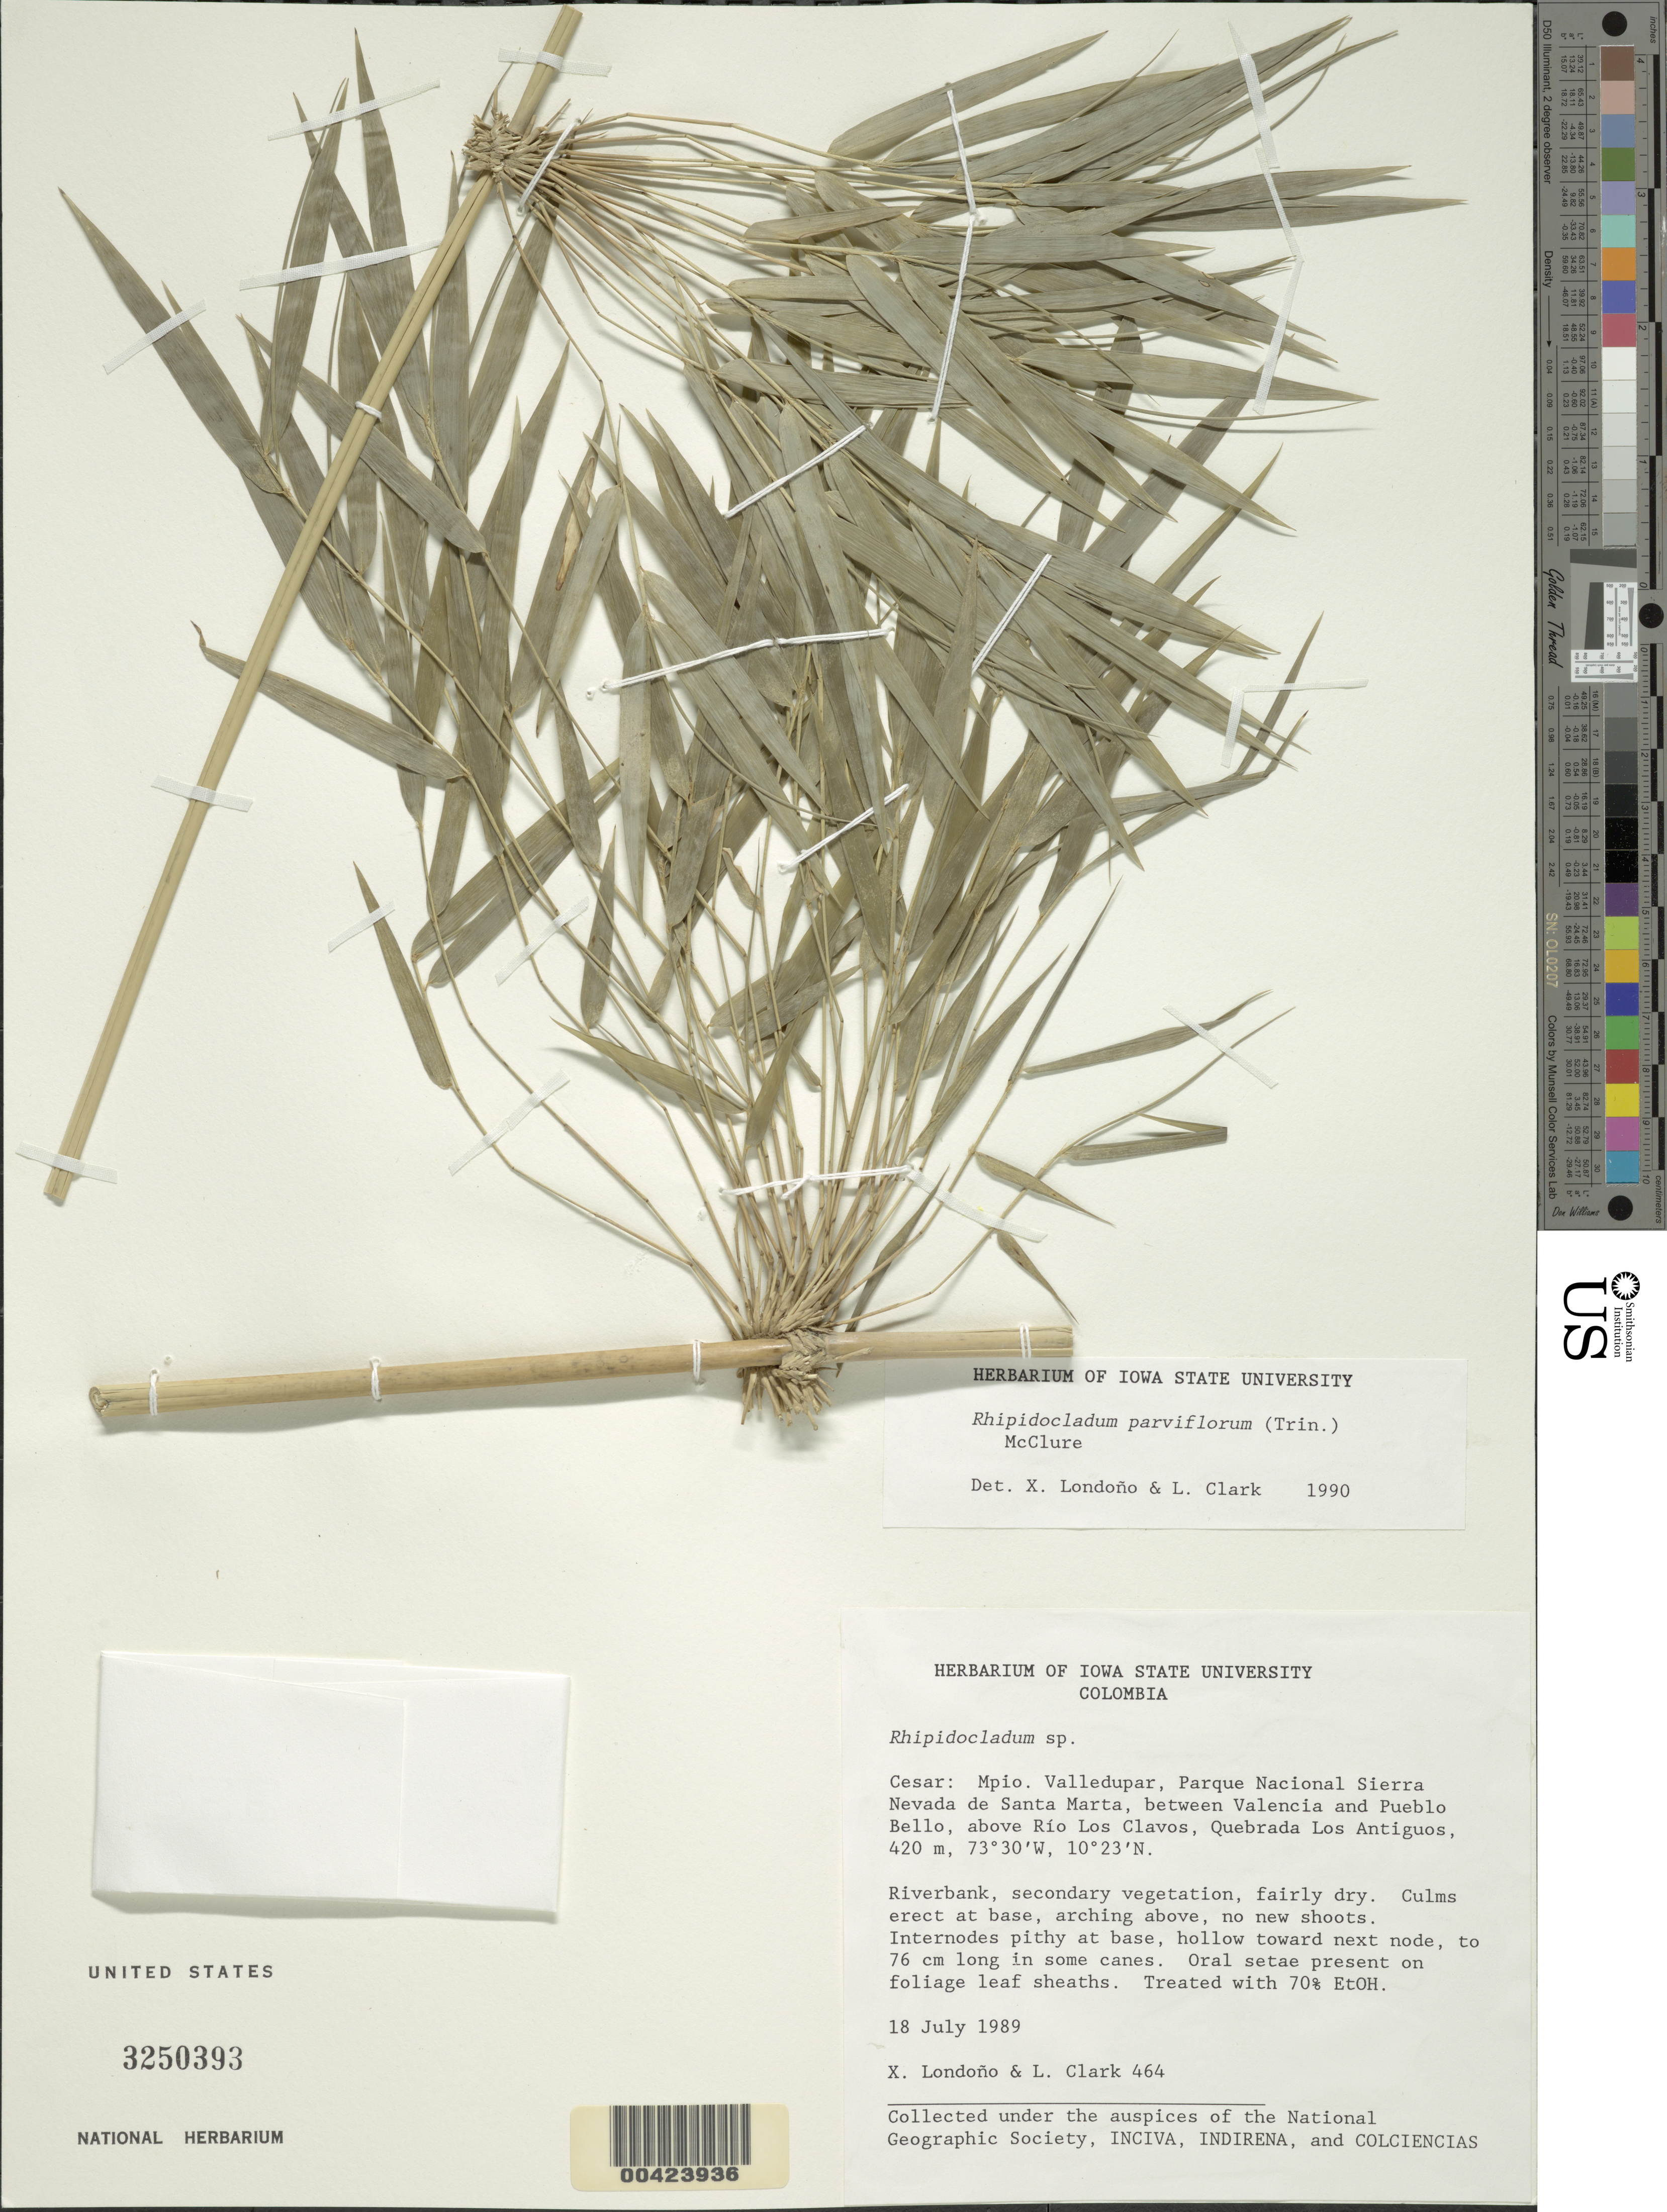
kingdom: Plantae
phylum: Tracheophyta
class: Liliopsida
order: Poales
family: Poaceae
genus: Rhipidocladum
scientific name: Rhipidocladum parviflorum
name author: (Trin.) McClure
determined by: Londoño, X.; Clark, L. G.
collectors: X. Londoño & L. G. Clark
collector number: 464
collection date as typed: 18 Jul 1989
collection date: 1989-07-18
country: Colombia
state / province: César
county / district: Valledupar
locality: Parque Nacional Sierra Nevada de Santa Marta; between Valencia and Pueblo Bello, above Rio los Clavos Quebrada los Antiguos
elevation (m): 420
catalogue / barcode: US 3250393